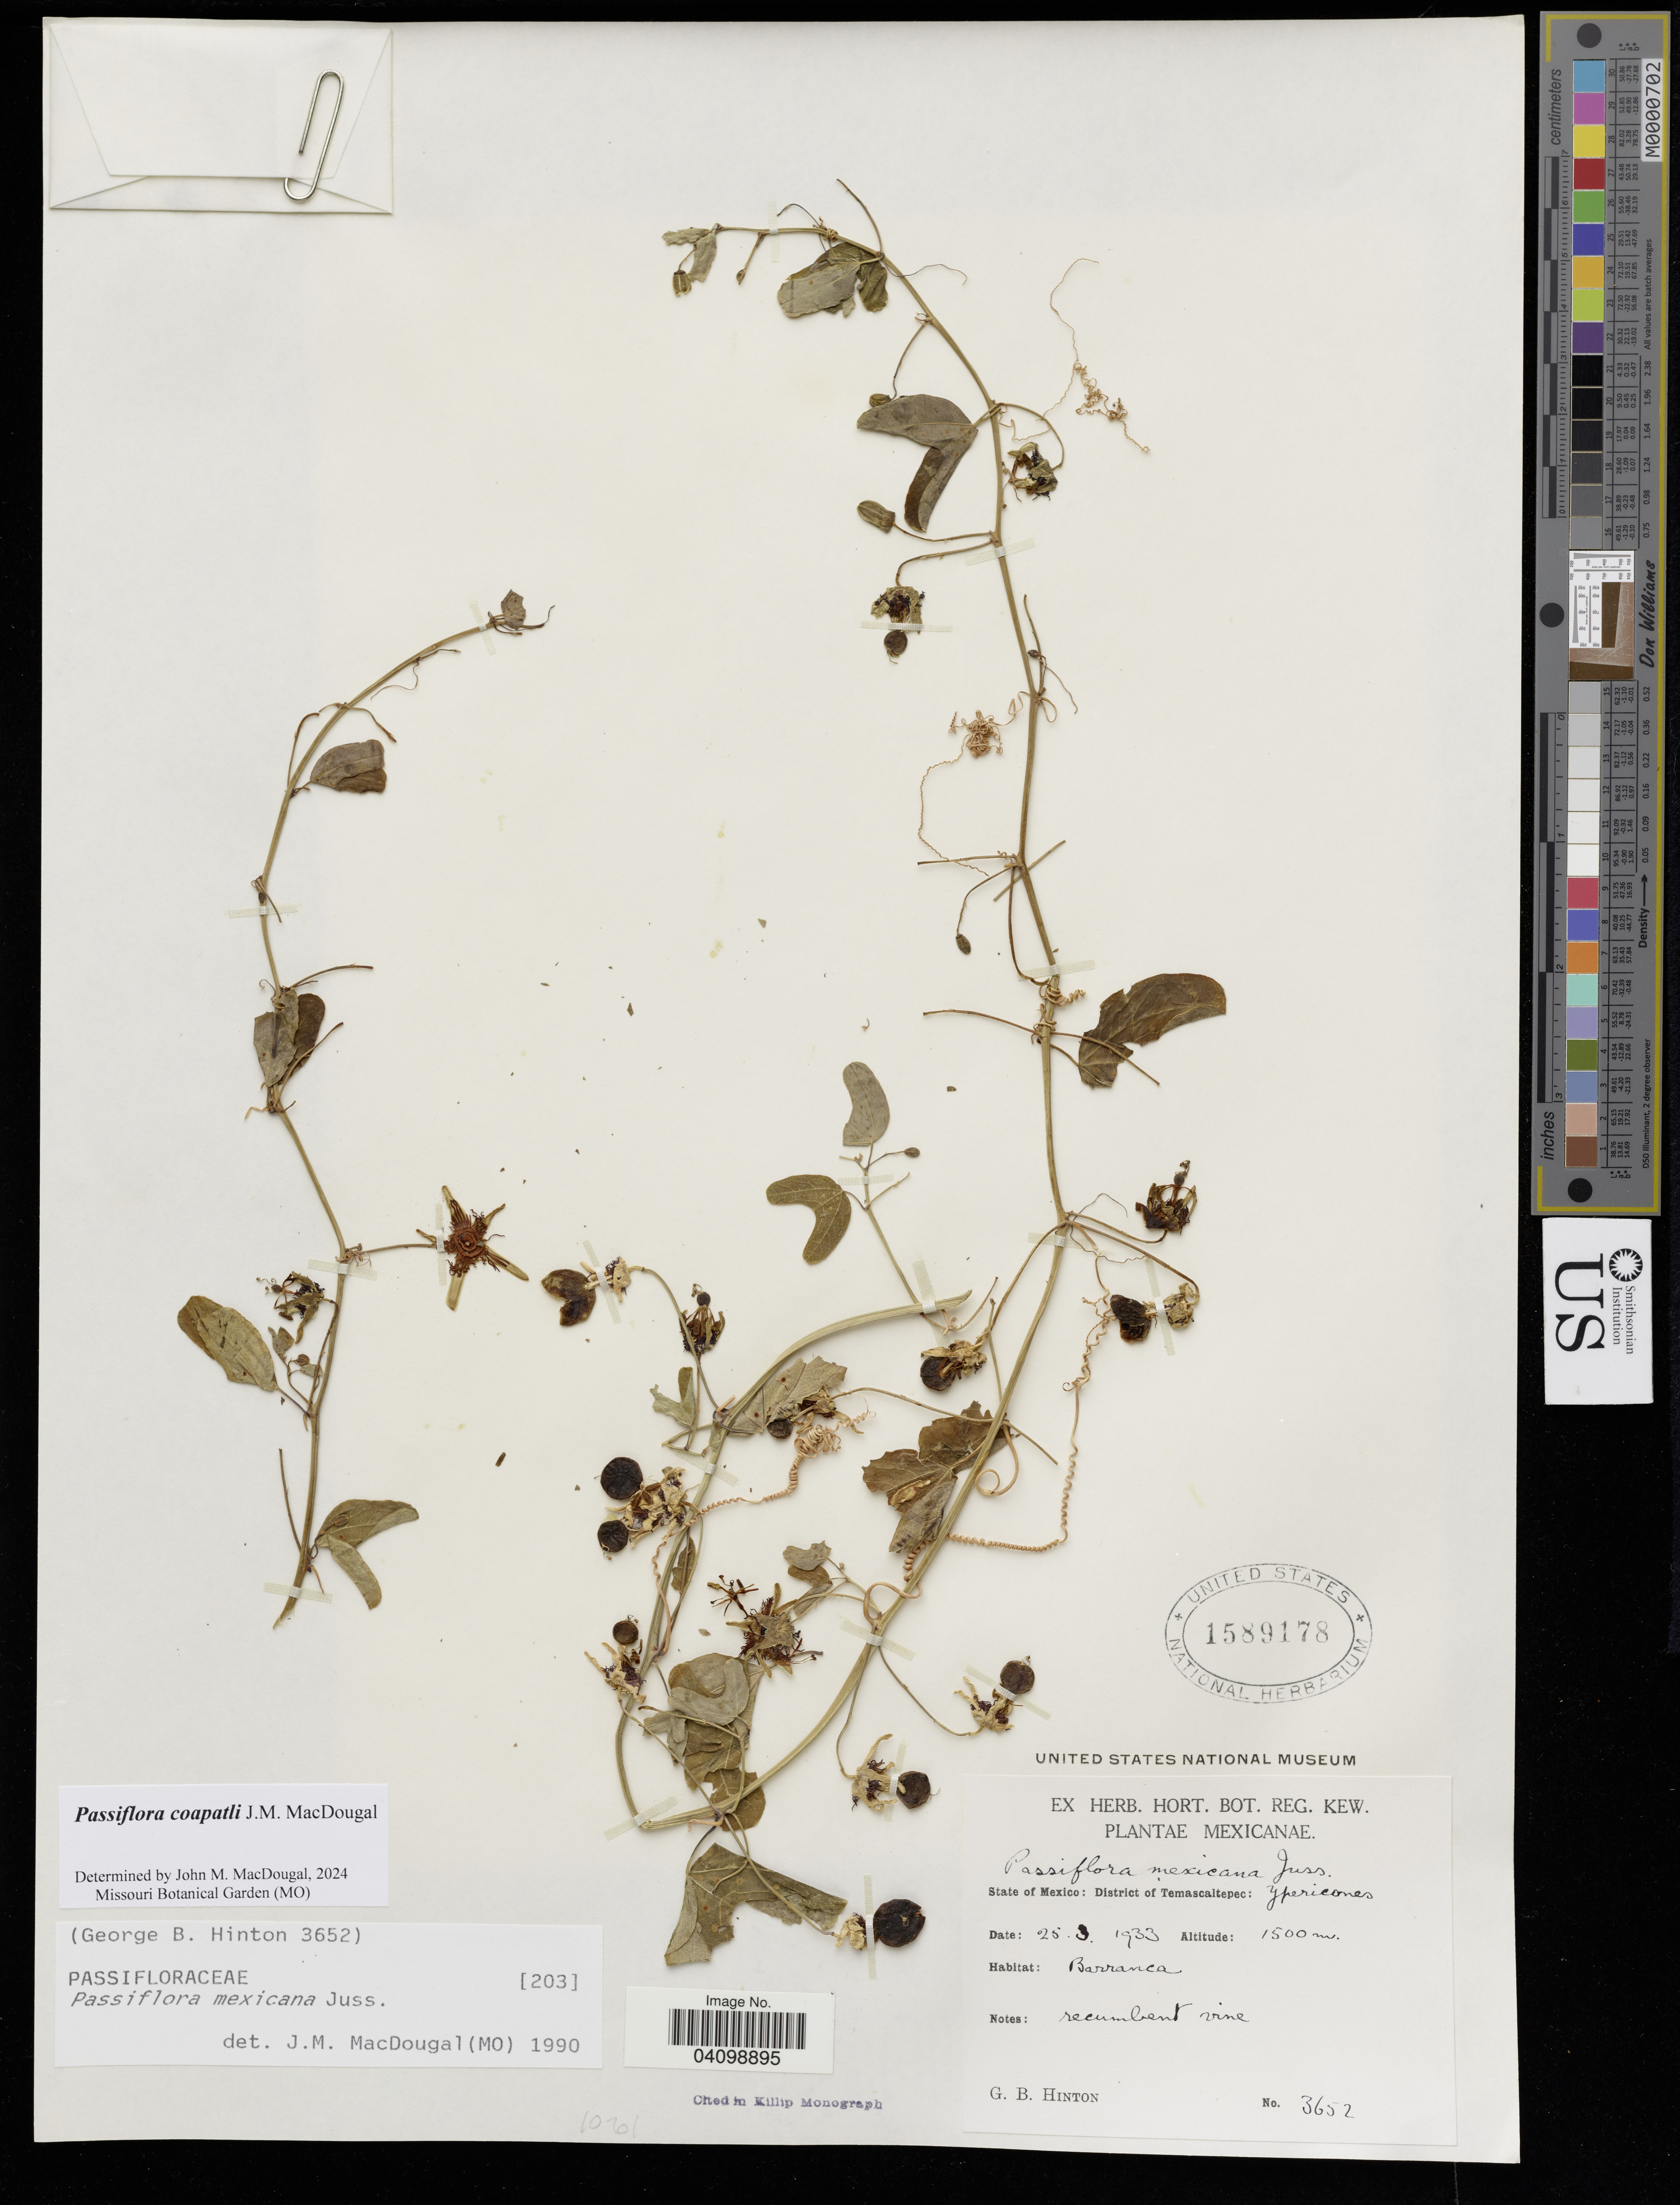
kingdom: Plantae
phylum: Tracheophyta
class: Magnoliopsida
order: Malpighiales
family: Passifloraceae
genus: Passiflora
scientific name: Passiflora coapatli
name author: J.M. MacDougal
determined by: MacDougal, John M.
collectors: G. B. Hinton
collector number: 3652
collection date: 1933-03-25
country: Mexico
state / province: México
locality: District of Temascaltepec: Ypericones.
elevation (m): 1500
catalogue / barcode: US 1589178